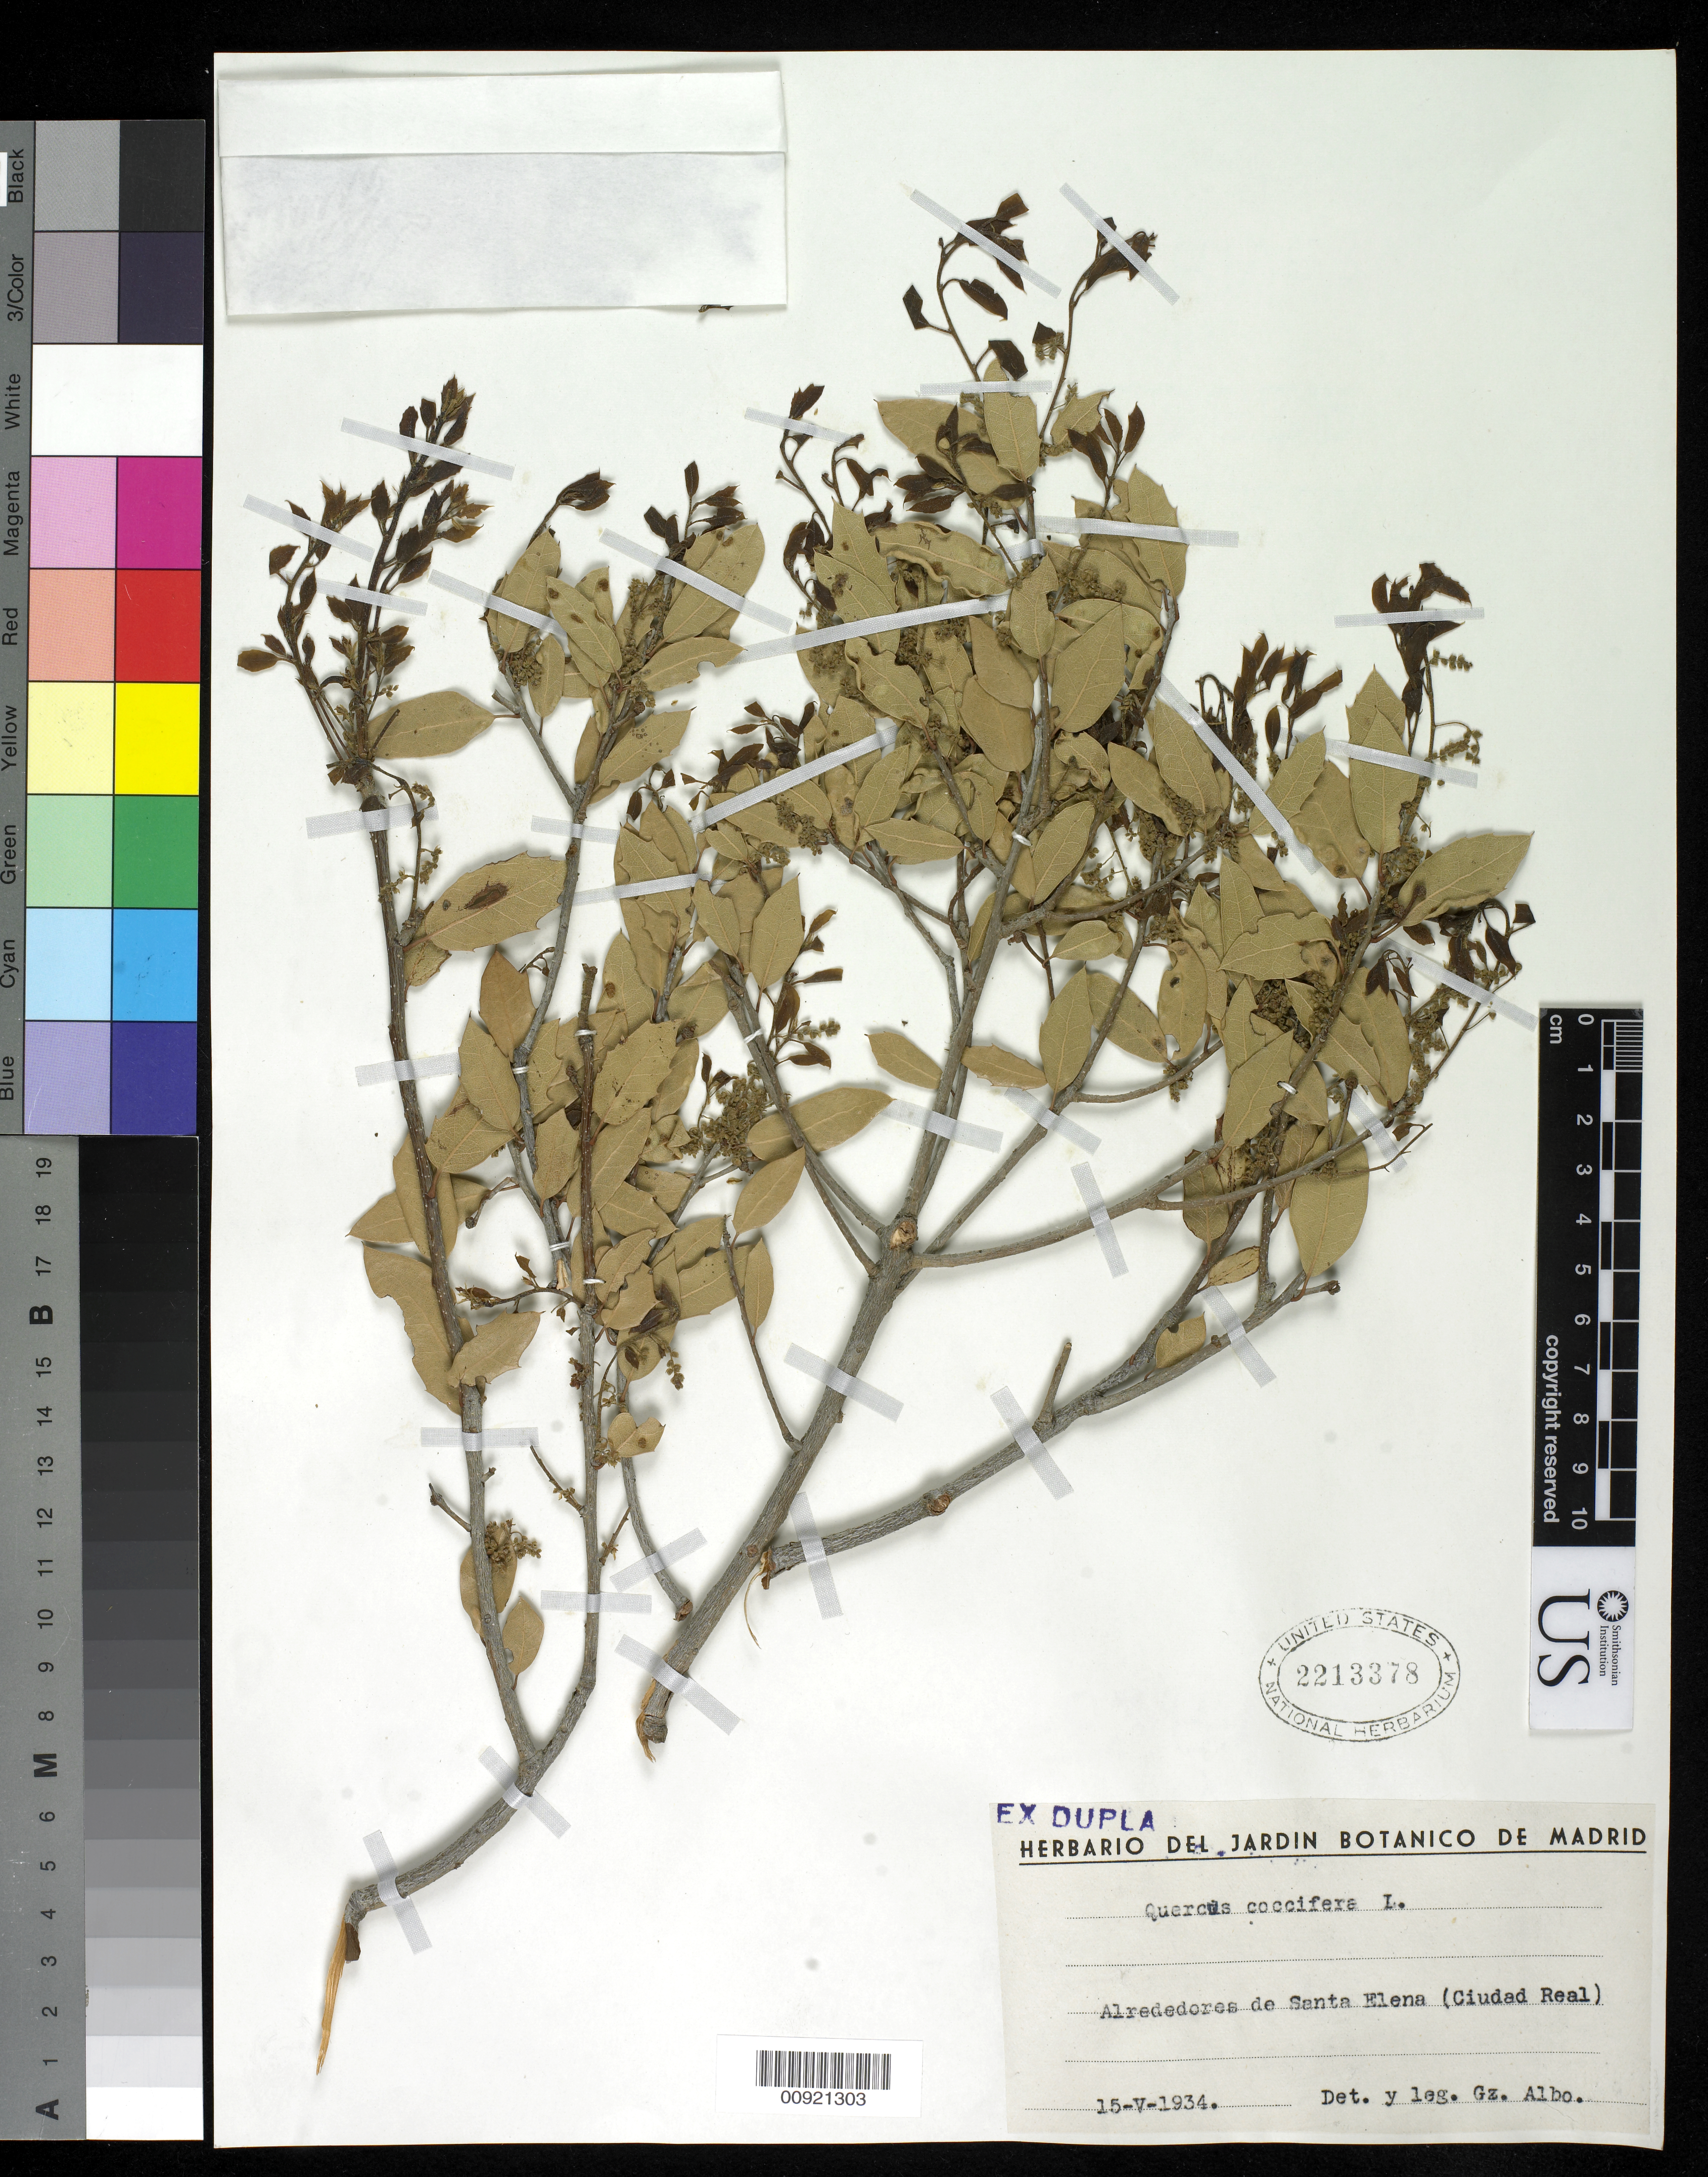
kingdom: Plantae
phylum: Tracheophyta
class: Magnoliopsida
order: Fagales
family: Fagaceae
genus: Quercus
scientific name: Quercus coccifera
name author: L.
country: Spain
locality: Alrededores de Santa elena (Ciudad Real)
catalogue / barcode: US 2213378